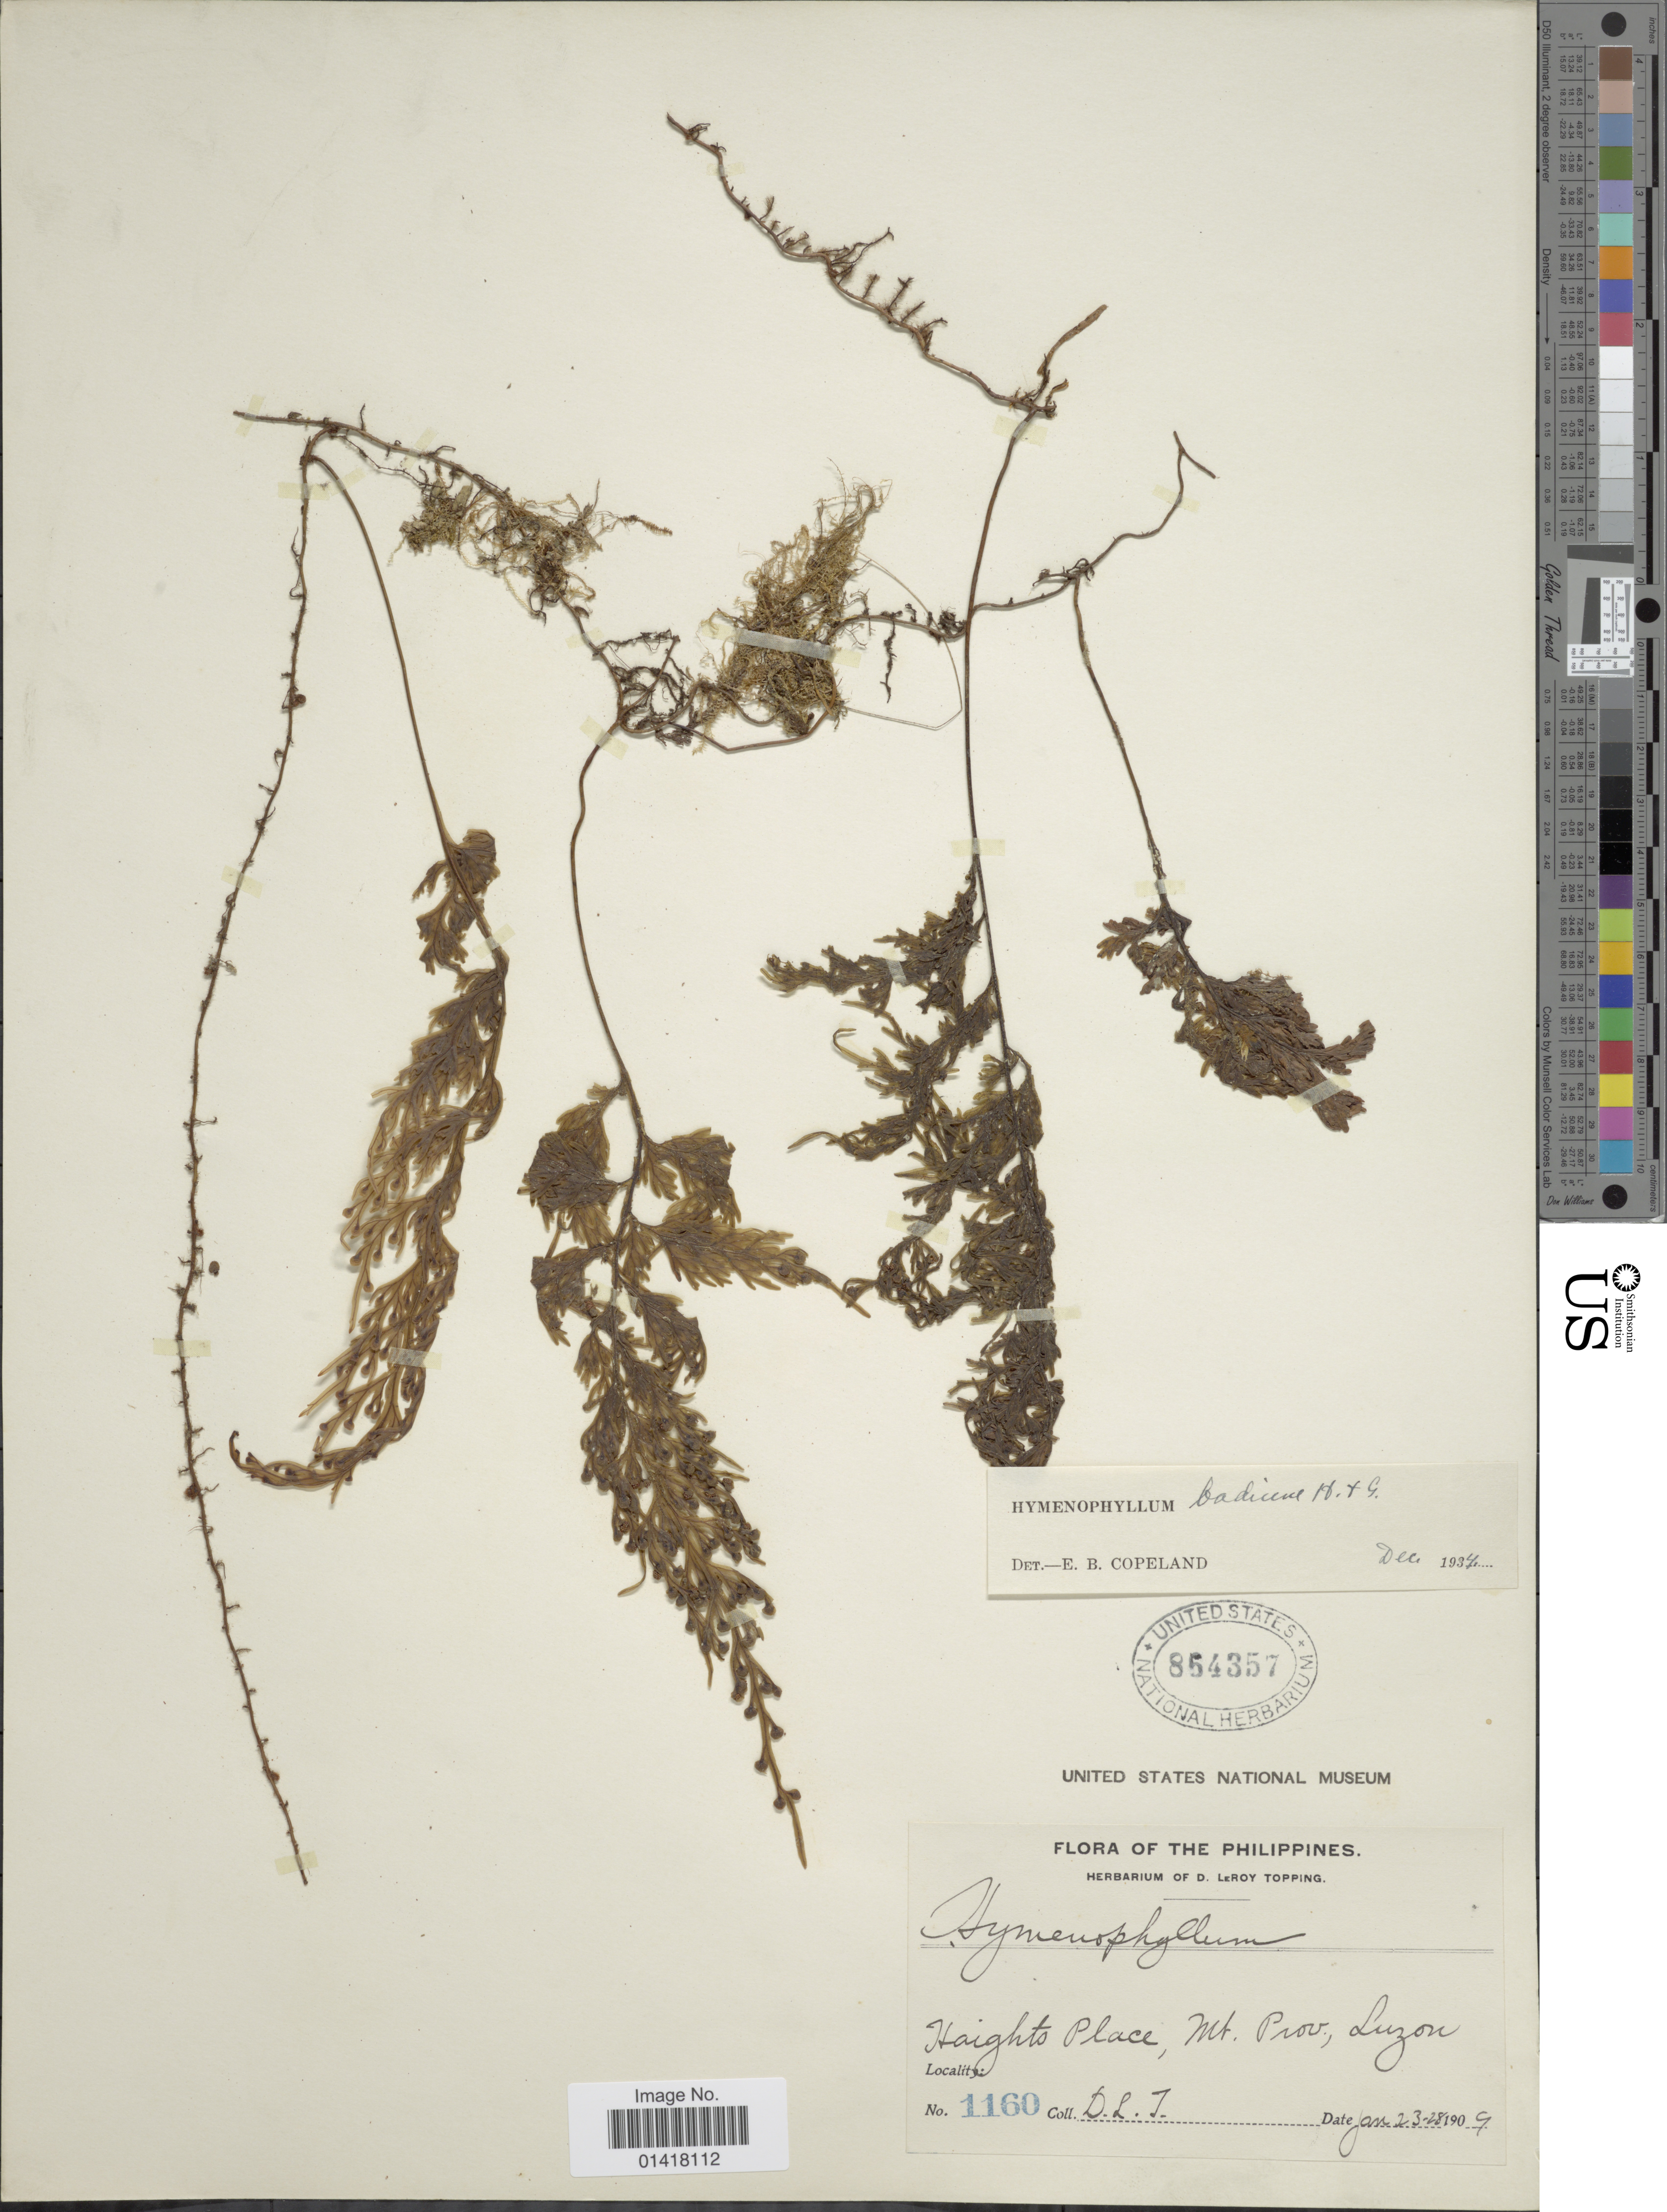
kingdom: Plantae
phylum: Tracheophyta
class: Polypodiopsida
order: Hymenophyllales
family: Hymenophyllaceae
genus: Hymenophyllum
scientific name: Hymenophyllum badium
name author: Hook. & Grev.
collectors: D. L. Topping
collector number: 1160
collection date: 1909-01-23/1909-01-28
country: Philippines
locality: The Philippines. Haighto Place, Mt. Prov. Luzon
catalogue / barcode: US 854357